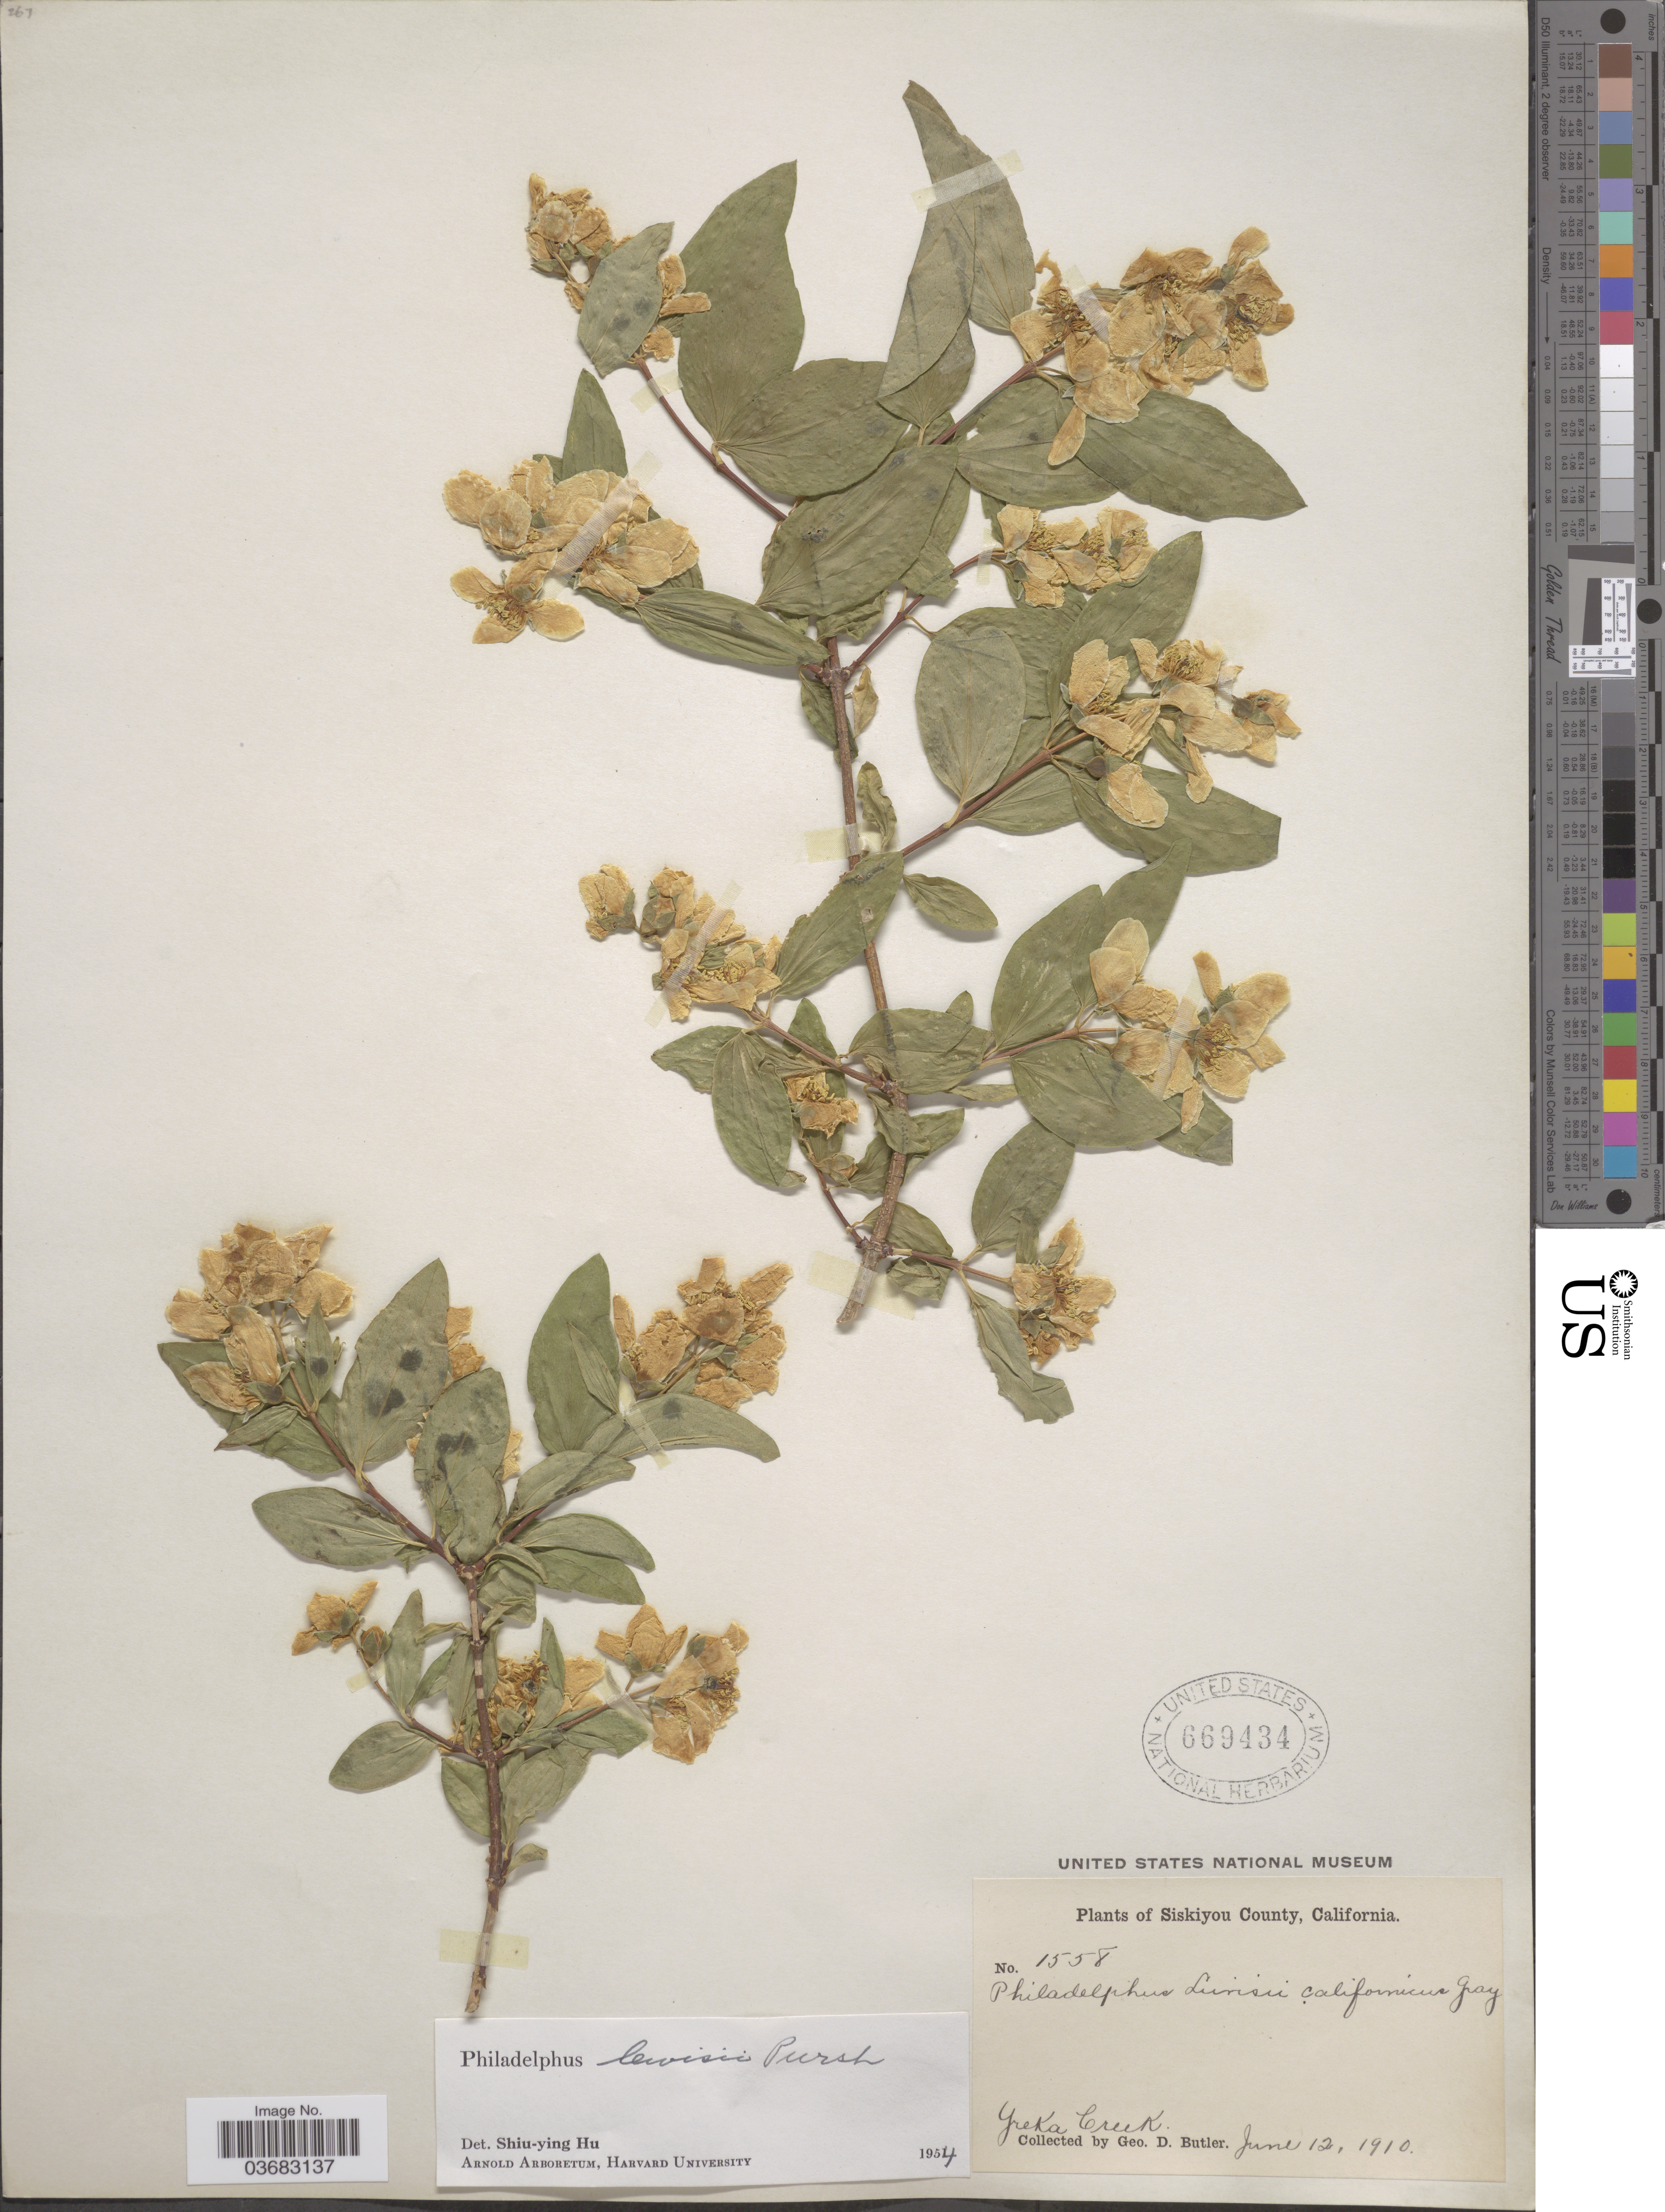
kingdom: Plantae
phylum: Tracheophyta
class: Magnoliopsida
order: Cornales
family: Hydrangeaceae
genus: Philadelphus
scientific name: Philadelphus lewisii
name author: Pursh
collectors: G. D. Butler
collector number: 1558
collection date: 1910-06-12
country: United States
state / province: California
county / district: Siskiyou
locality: Siskyou County. Yreka Creek.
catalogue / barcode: US 669434